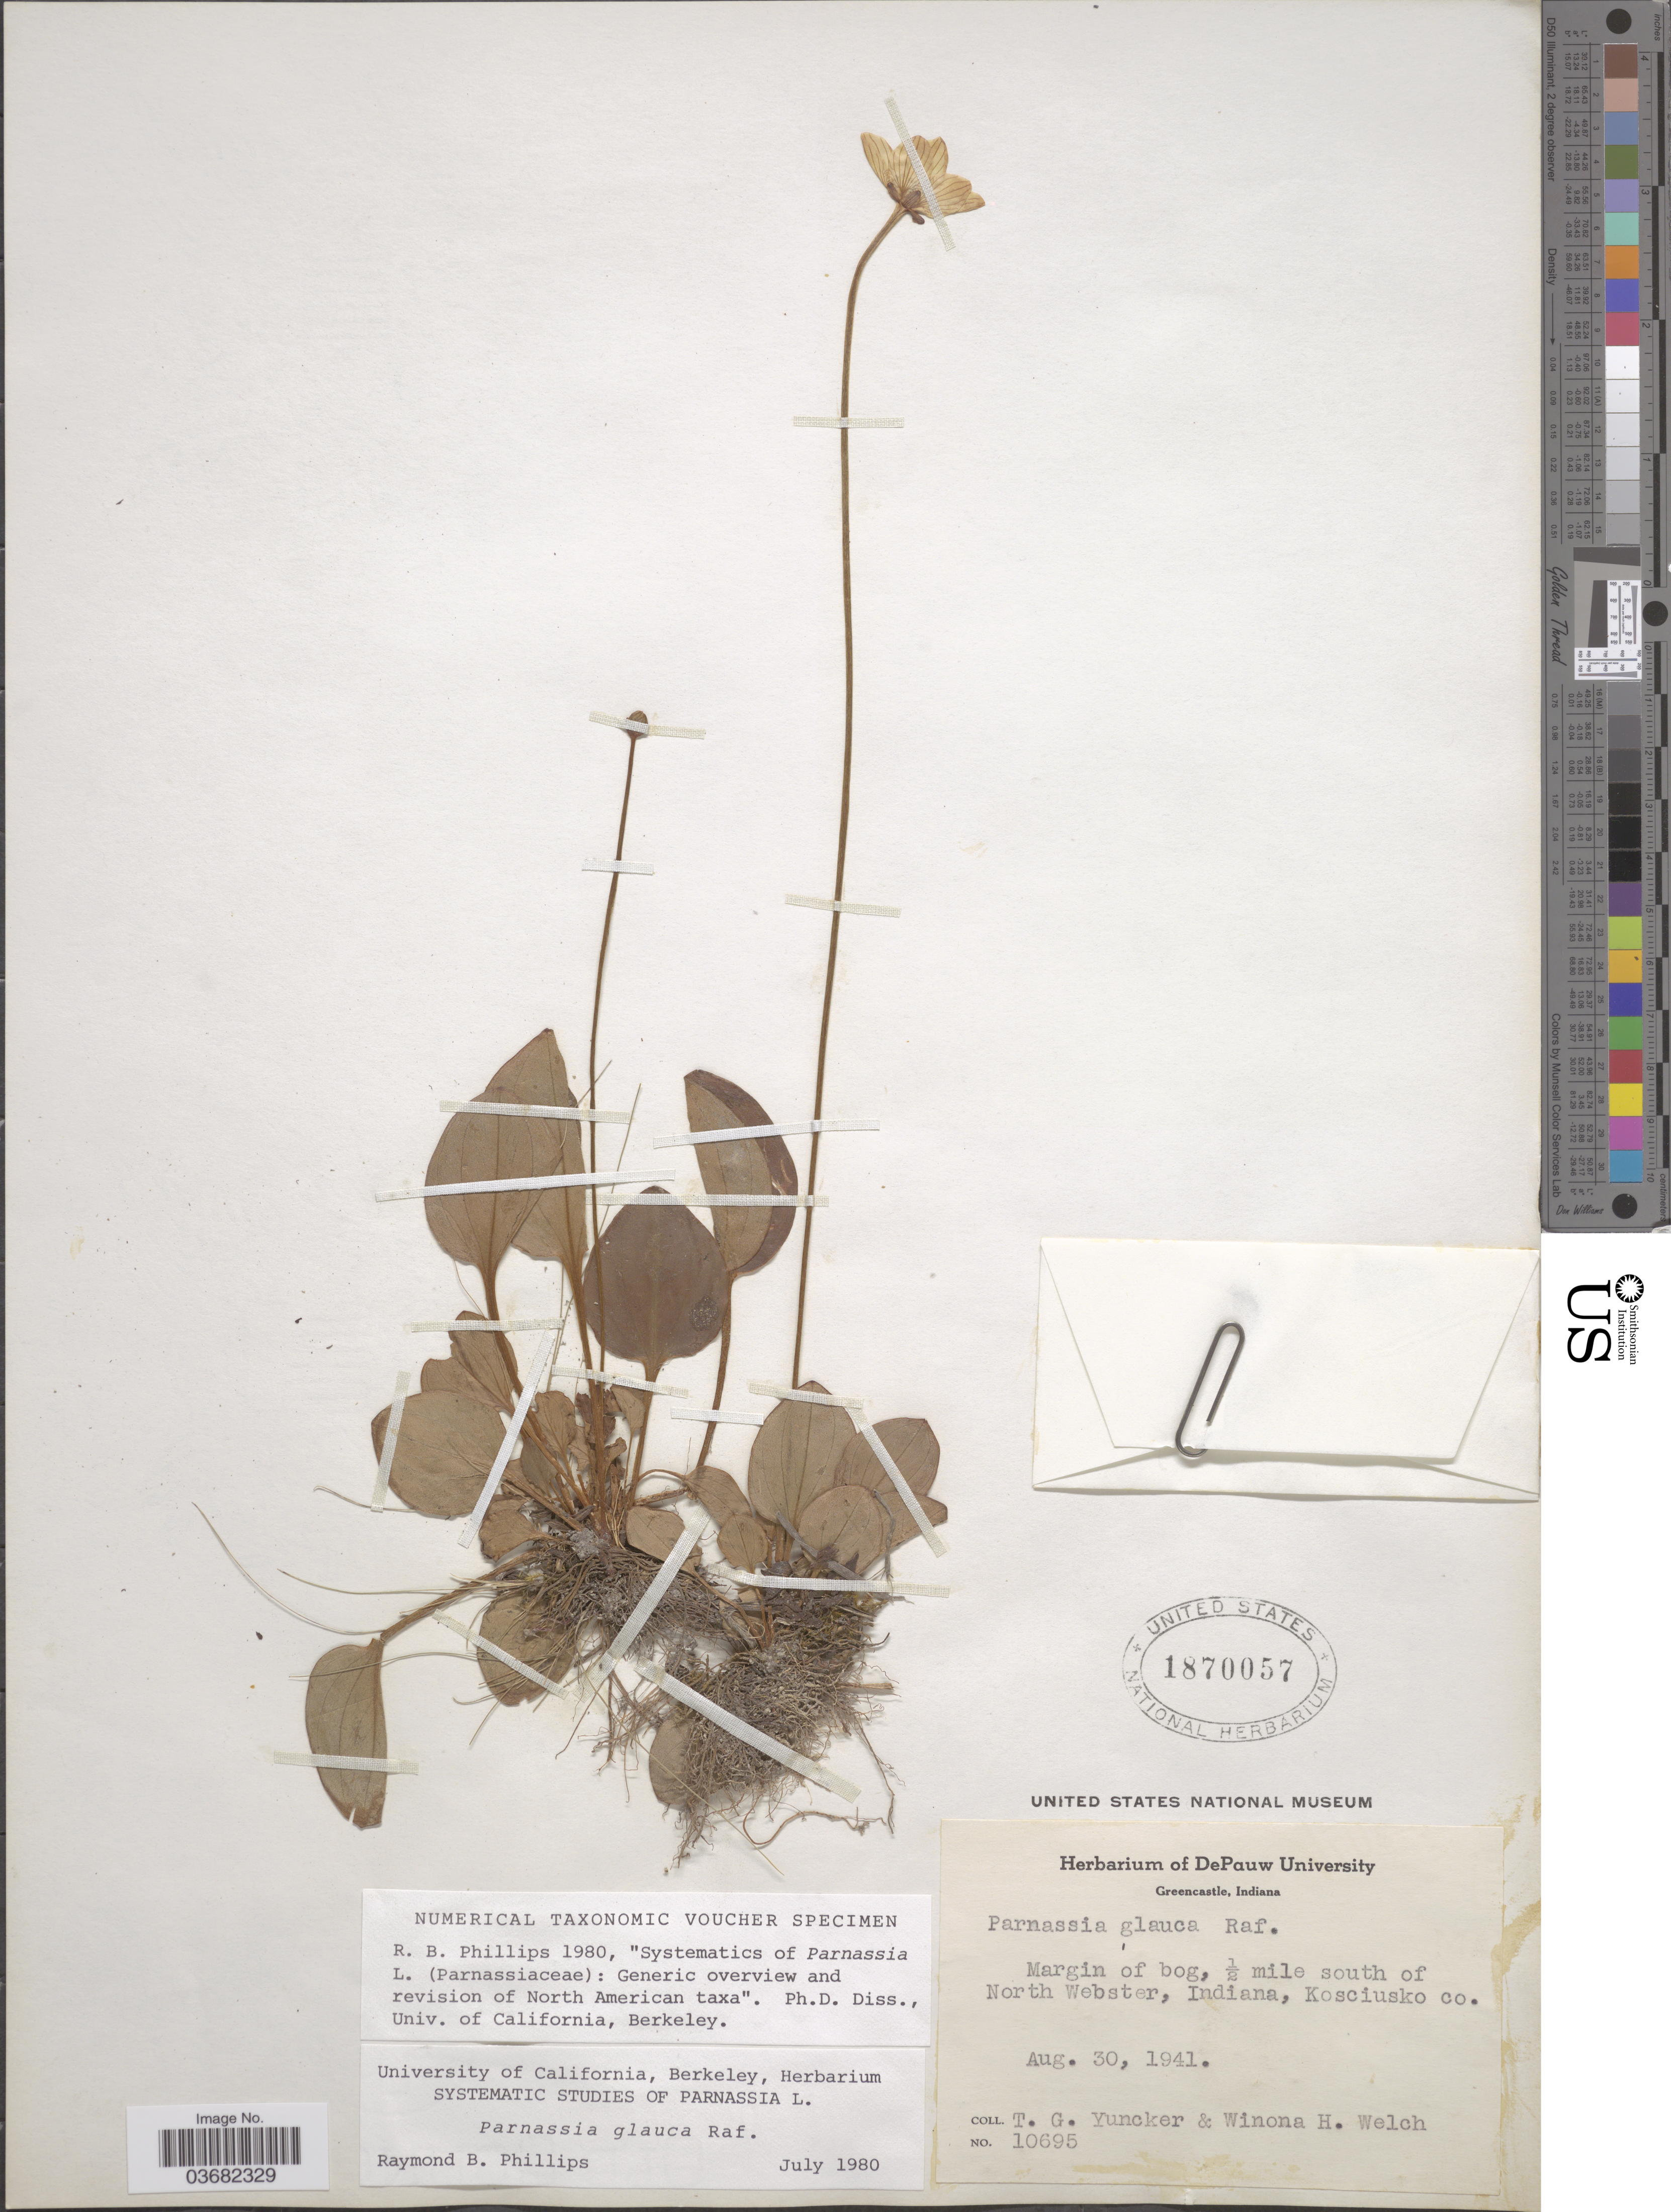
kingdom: Plantae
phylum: Tracheophyta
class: Magnoliopsida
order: Celastrales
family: Parnassiaceae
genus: Parnassia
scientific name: Parnassia glauca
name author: Raf.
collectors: T. G. Yuncker & W. H. Welch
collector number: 10695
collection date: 1941-08-30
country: United States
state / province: Indiana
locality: Greencastle. Margin of bog, ½ mile south of North Webster, Indiana, Kosciusko Co.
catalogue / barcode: US 1870057